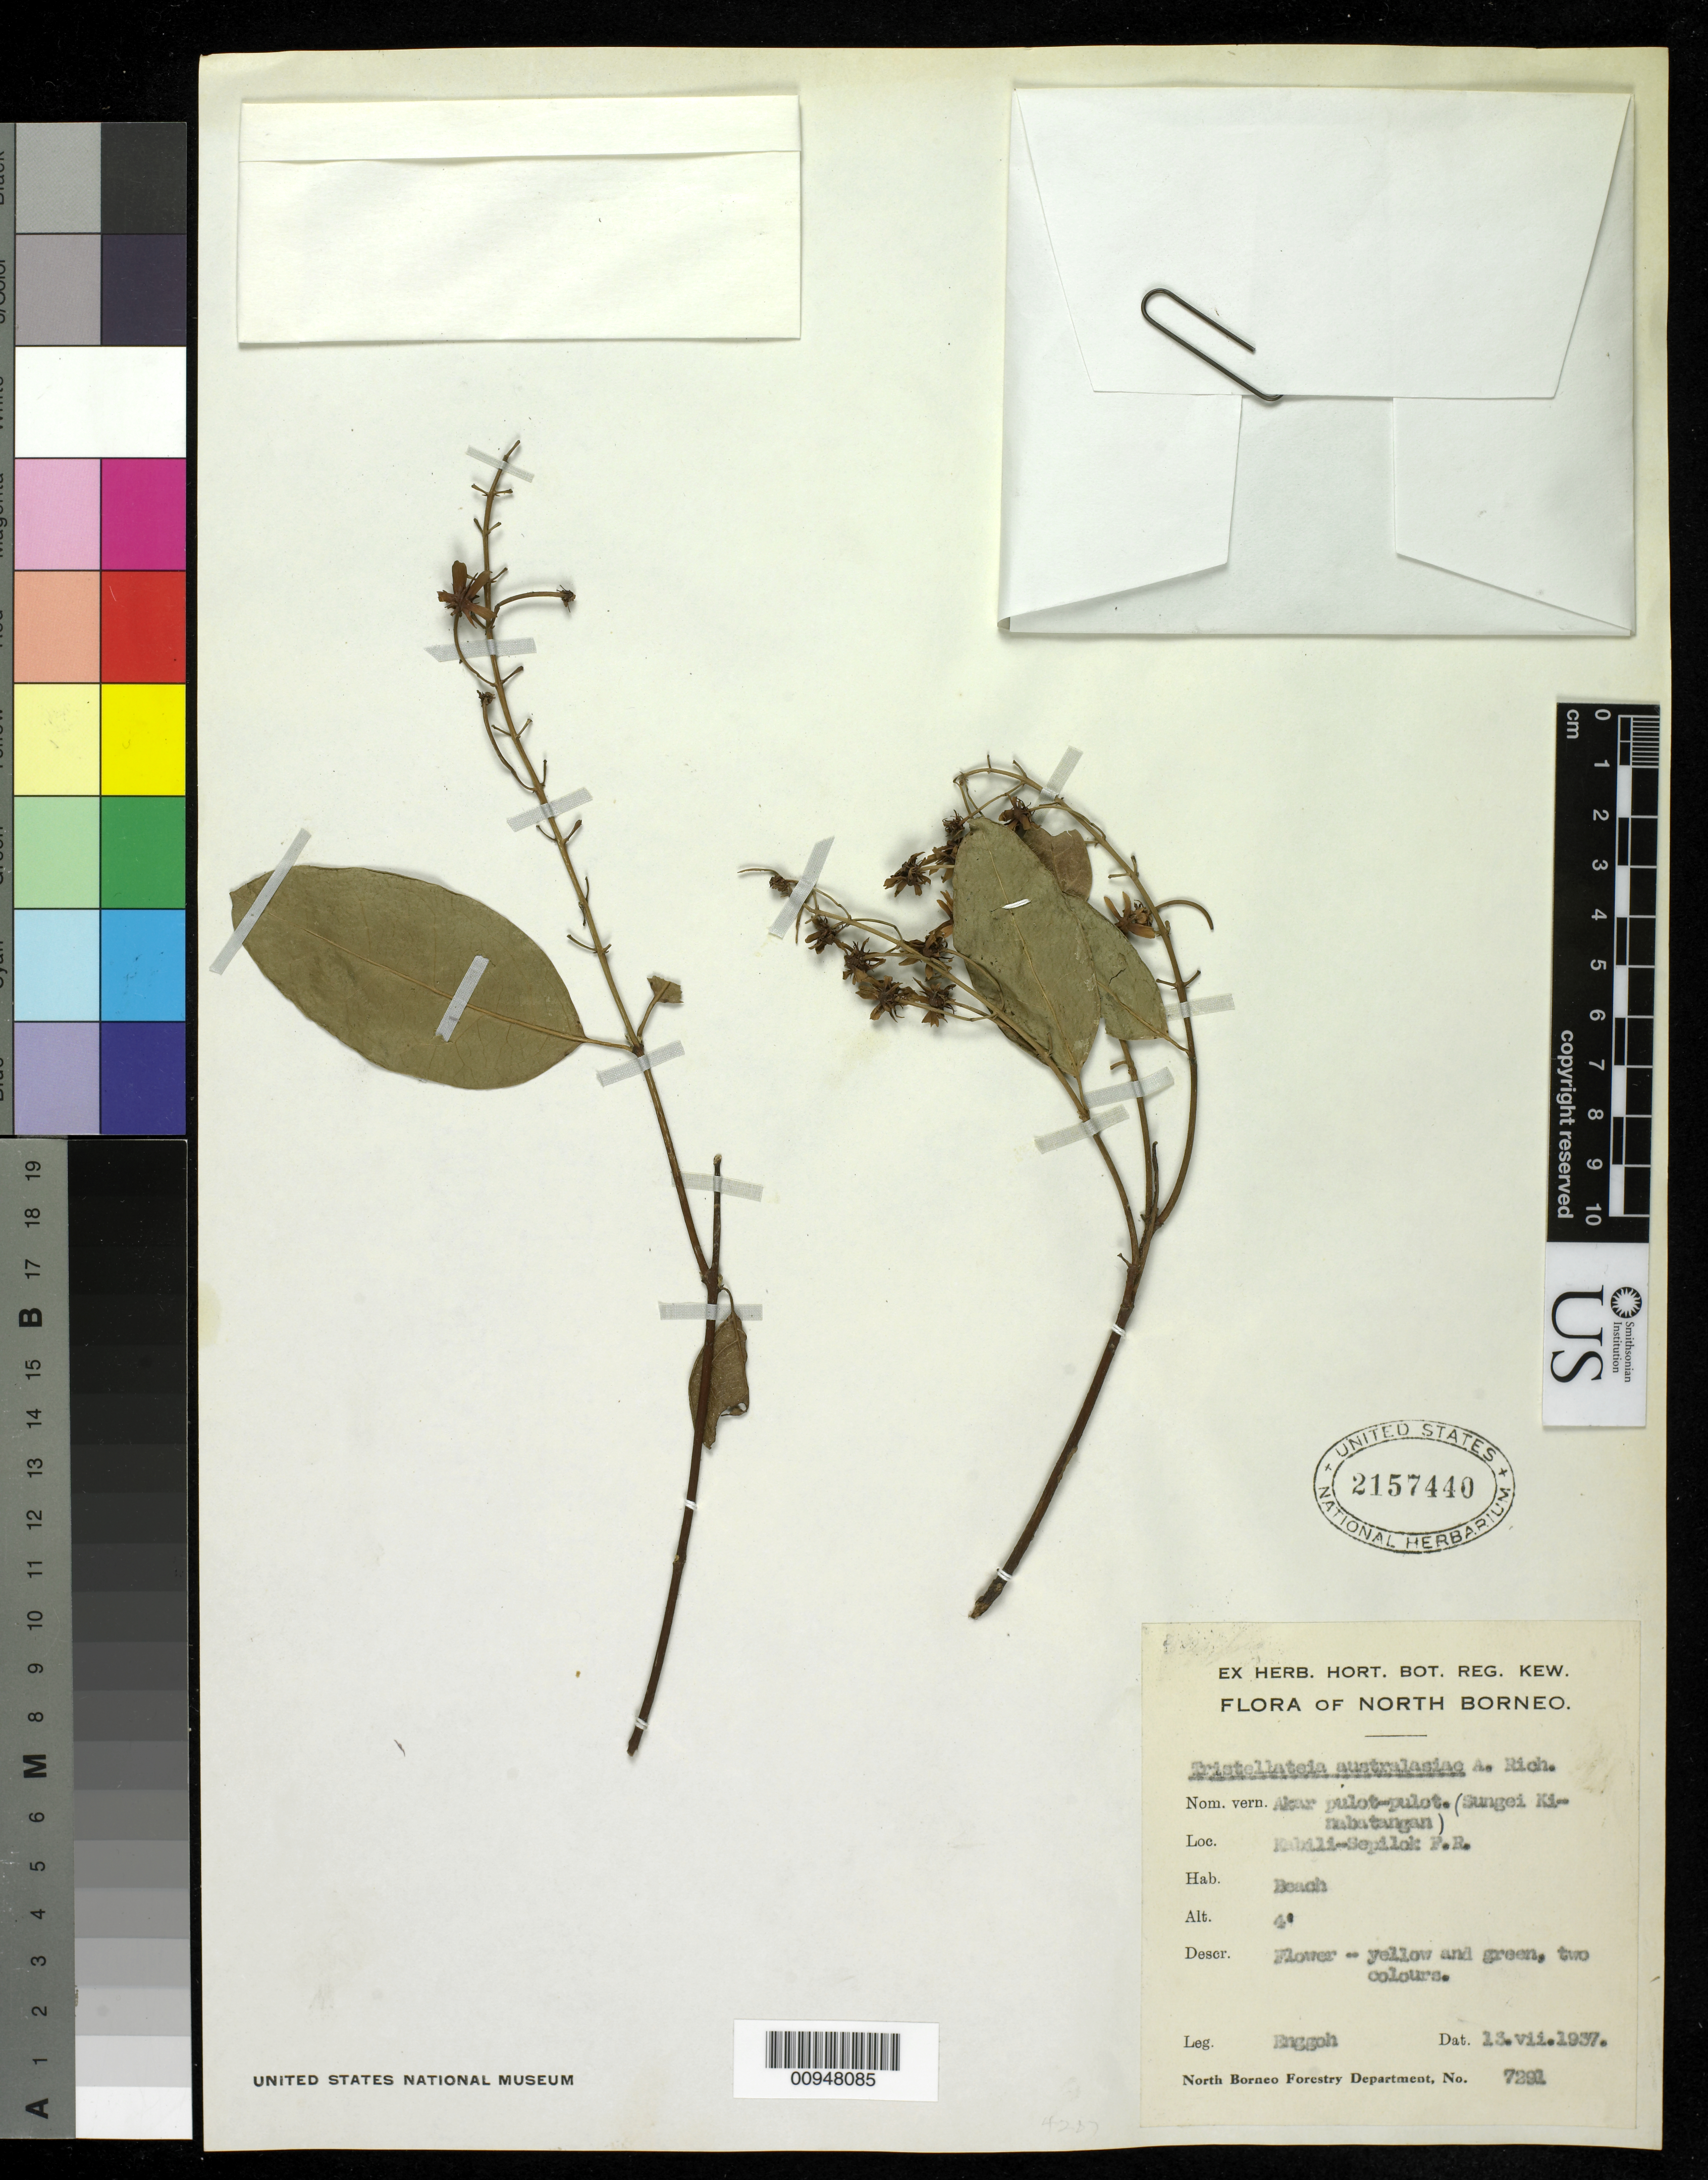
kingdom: Plantae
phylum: Tracheophyta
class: Magnoliopsida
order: Malpighiales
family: Malpighiaceae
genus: Tristellateia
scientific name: Tristellateia australasiae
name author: A. Rich.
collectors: -. Enggoh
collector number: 7291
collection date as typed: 13 Jul 1937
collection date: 1937-07-13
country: Malaysia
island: Borneo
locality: Kabili-Sepilok F. R.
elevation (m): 1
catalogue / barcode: US 2157440